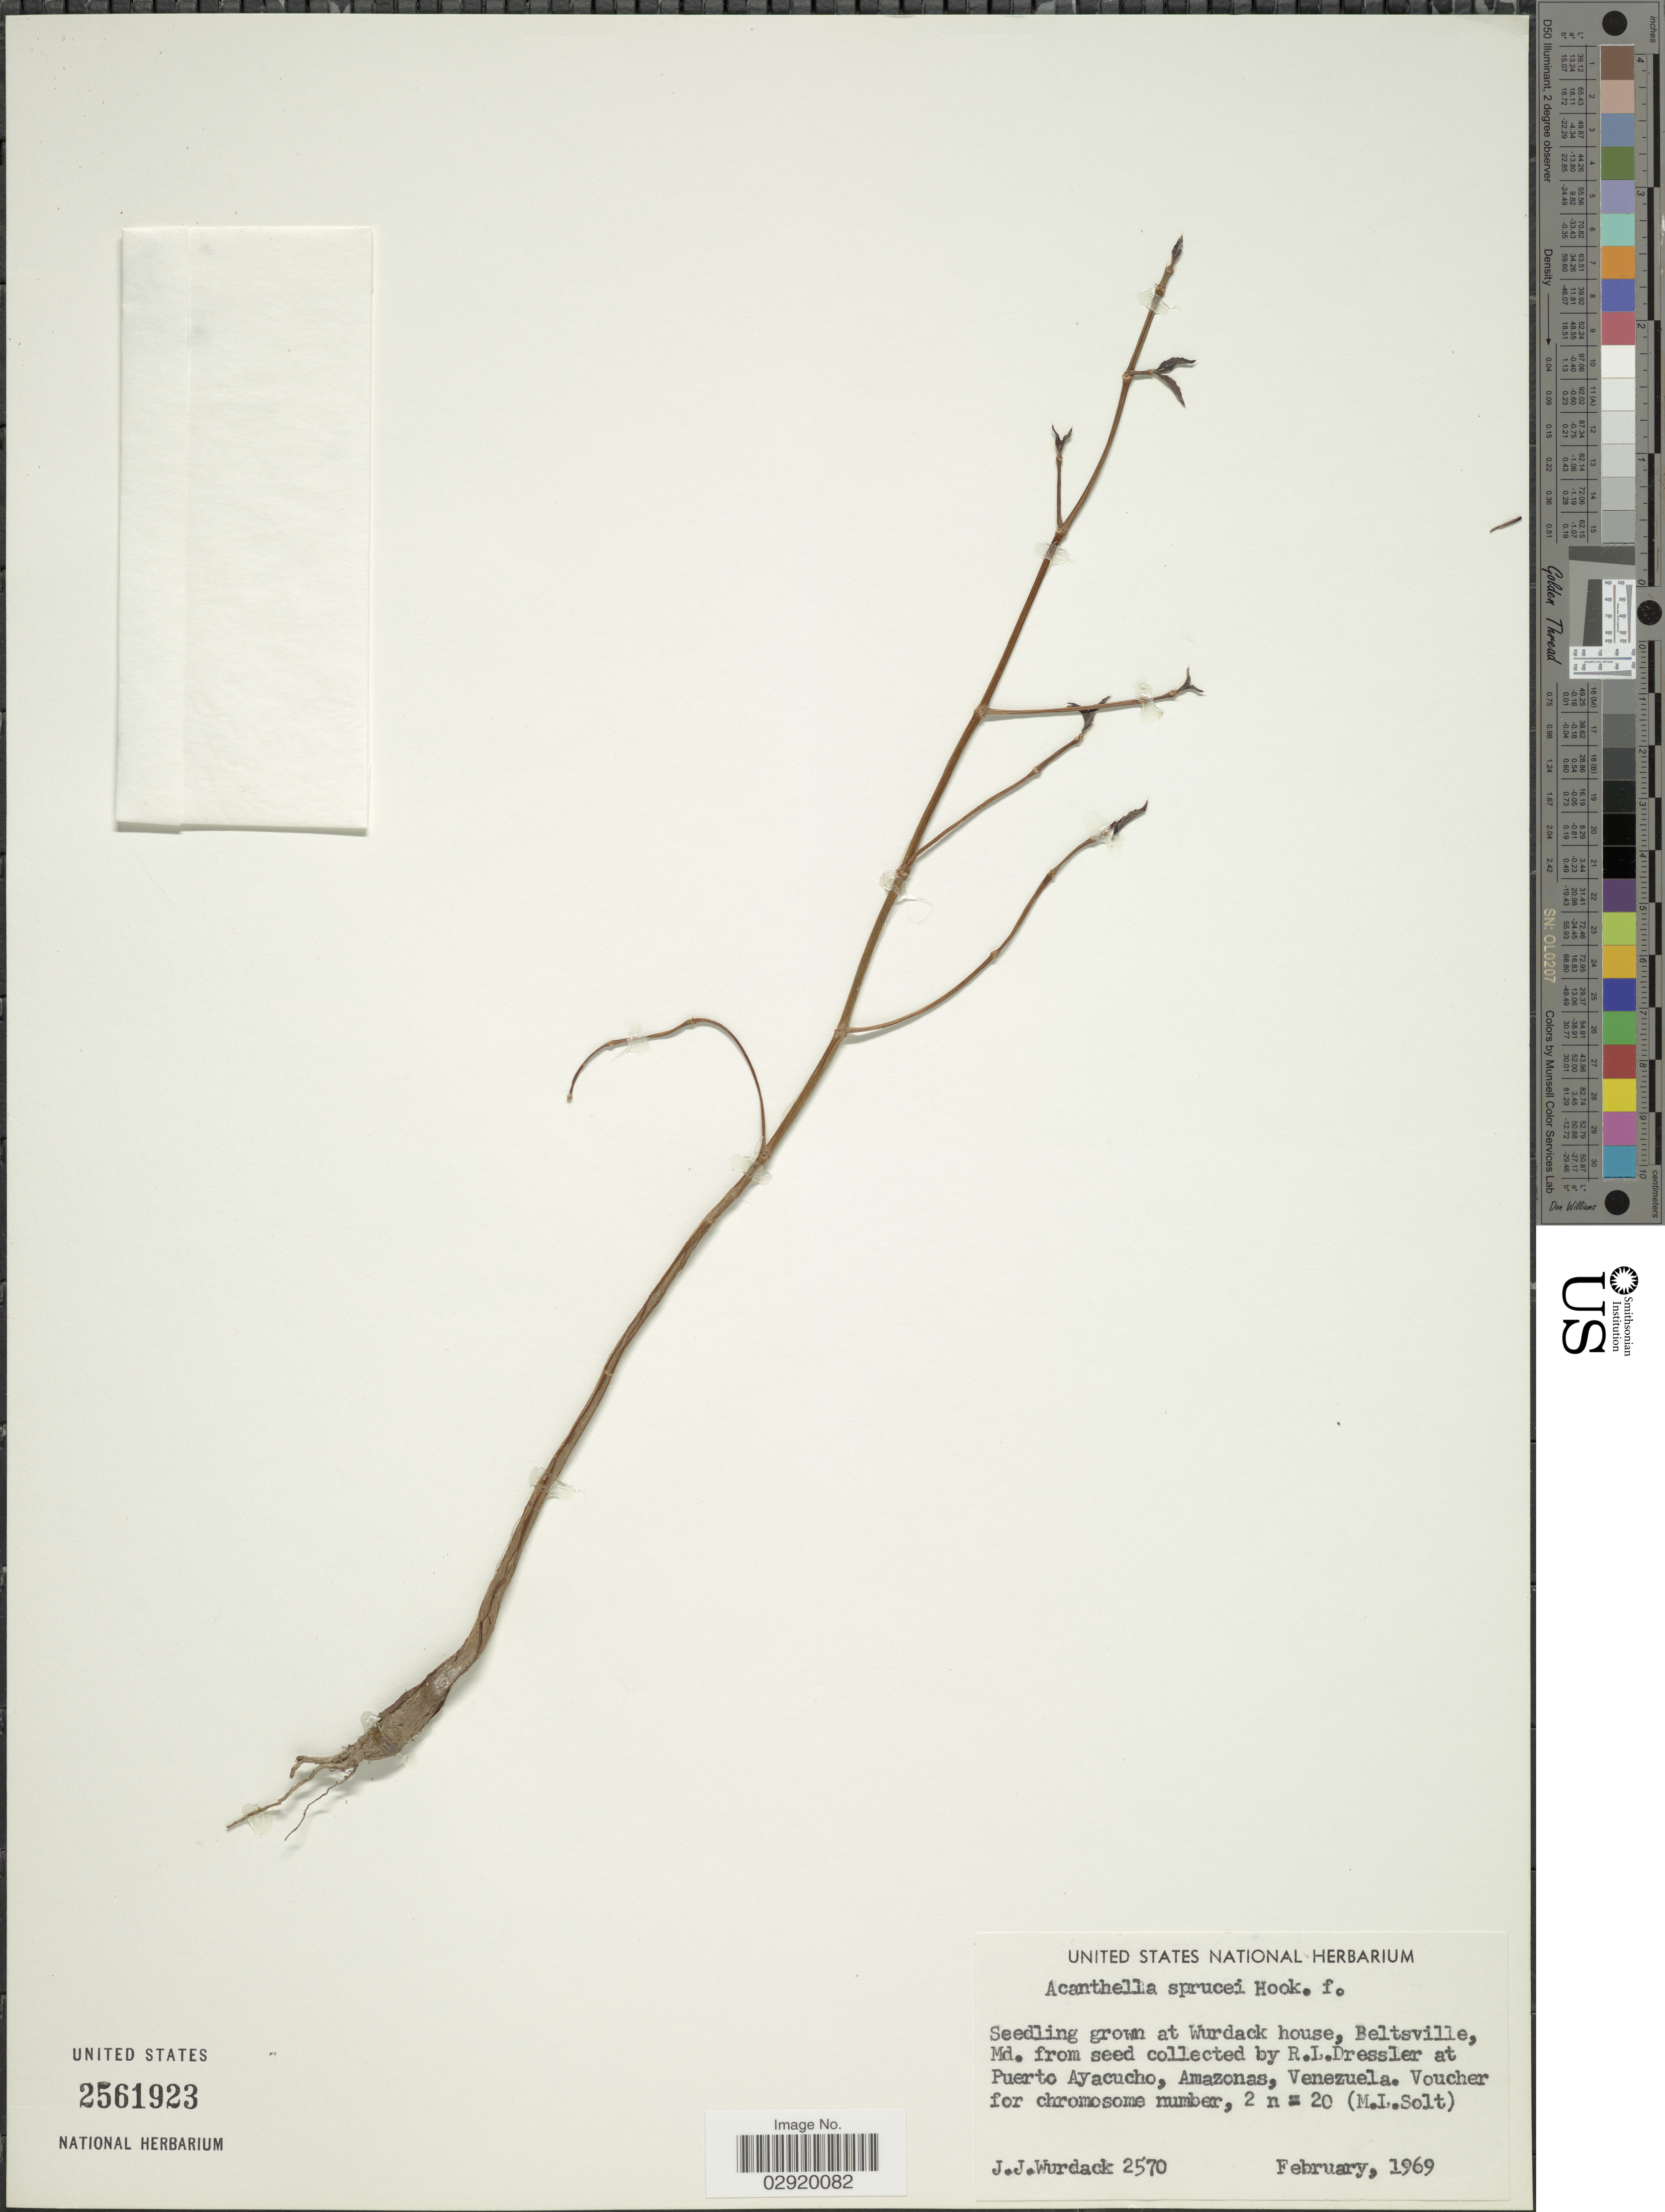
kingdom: Plantae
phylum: Tracheophyta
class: Magnoliopsida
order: Myrtales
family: Melastomataceae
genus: Acanthella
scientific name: Acanthella sprucei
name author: Benth. & Hook. f.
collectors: J. J. Wurdack & R. Dressler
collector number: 2570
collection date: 1969-02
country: Venezuela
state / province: Amazonas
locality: Wurdack house, Beltsville, Md. Puerto Ayacucho.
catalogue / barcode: US 2561923